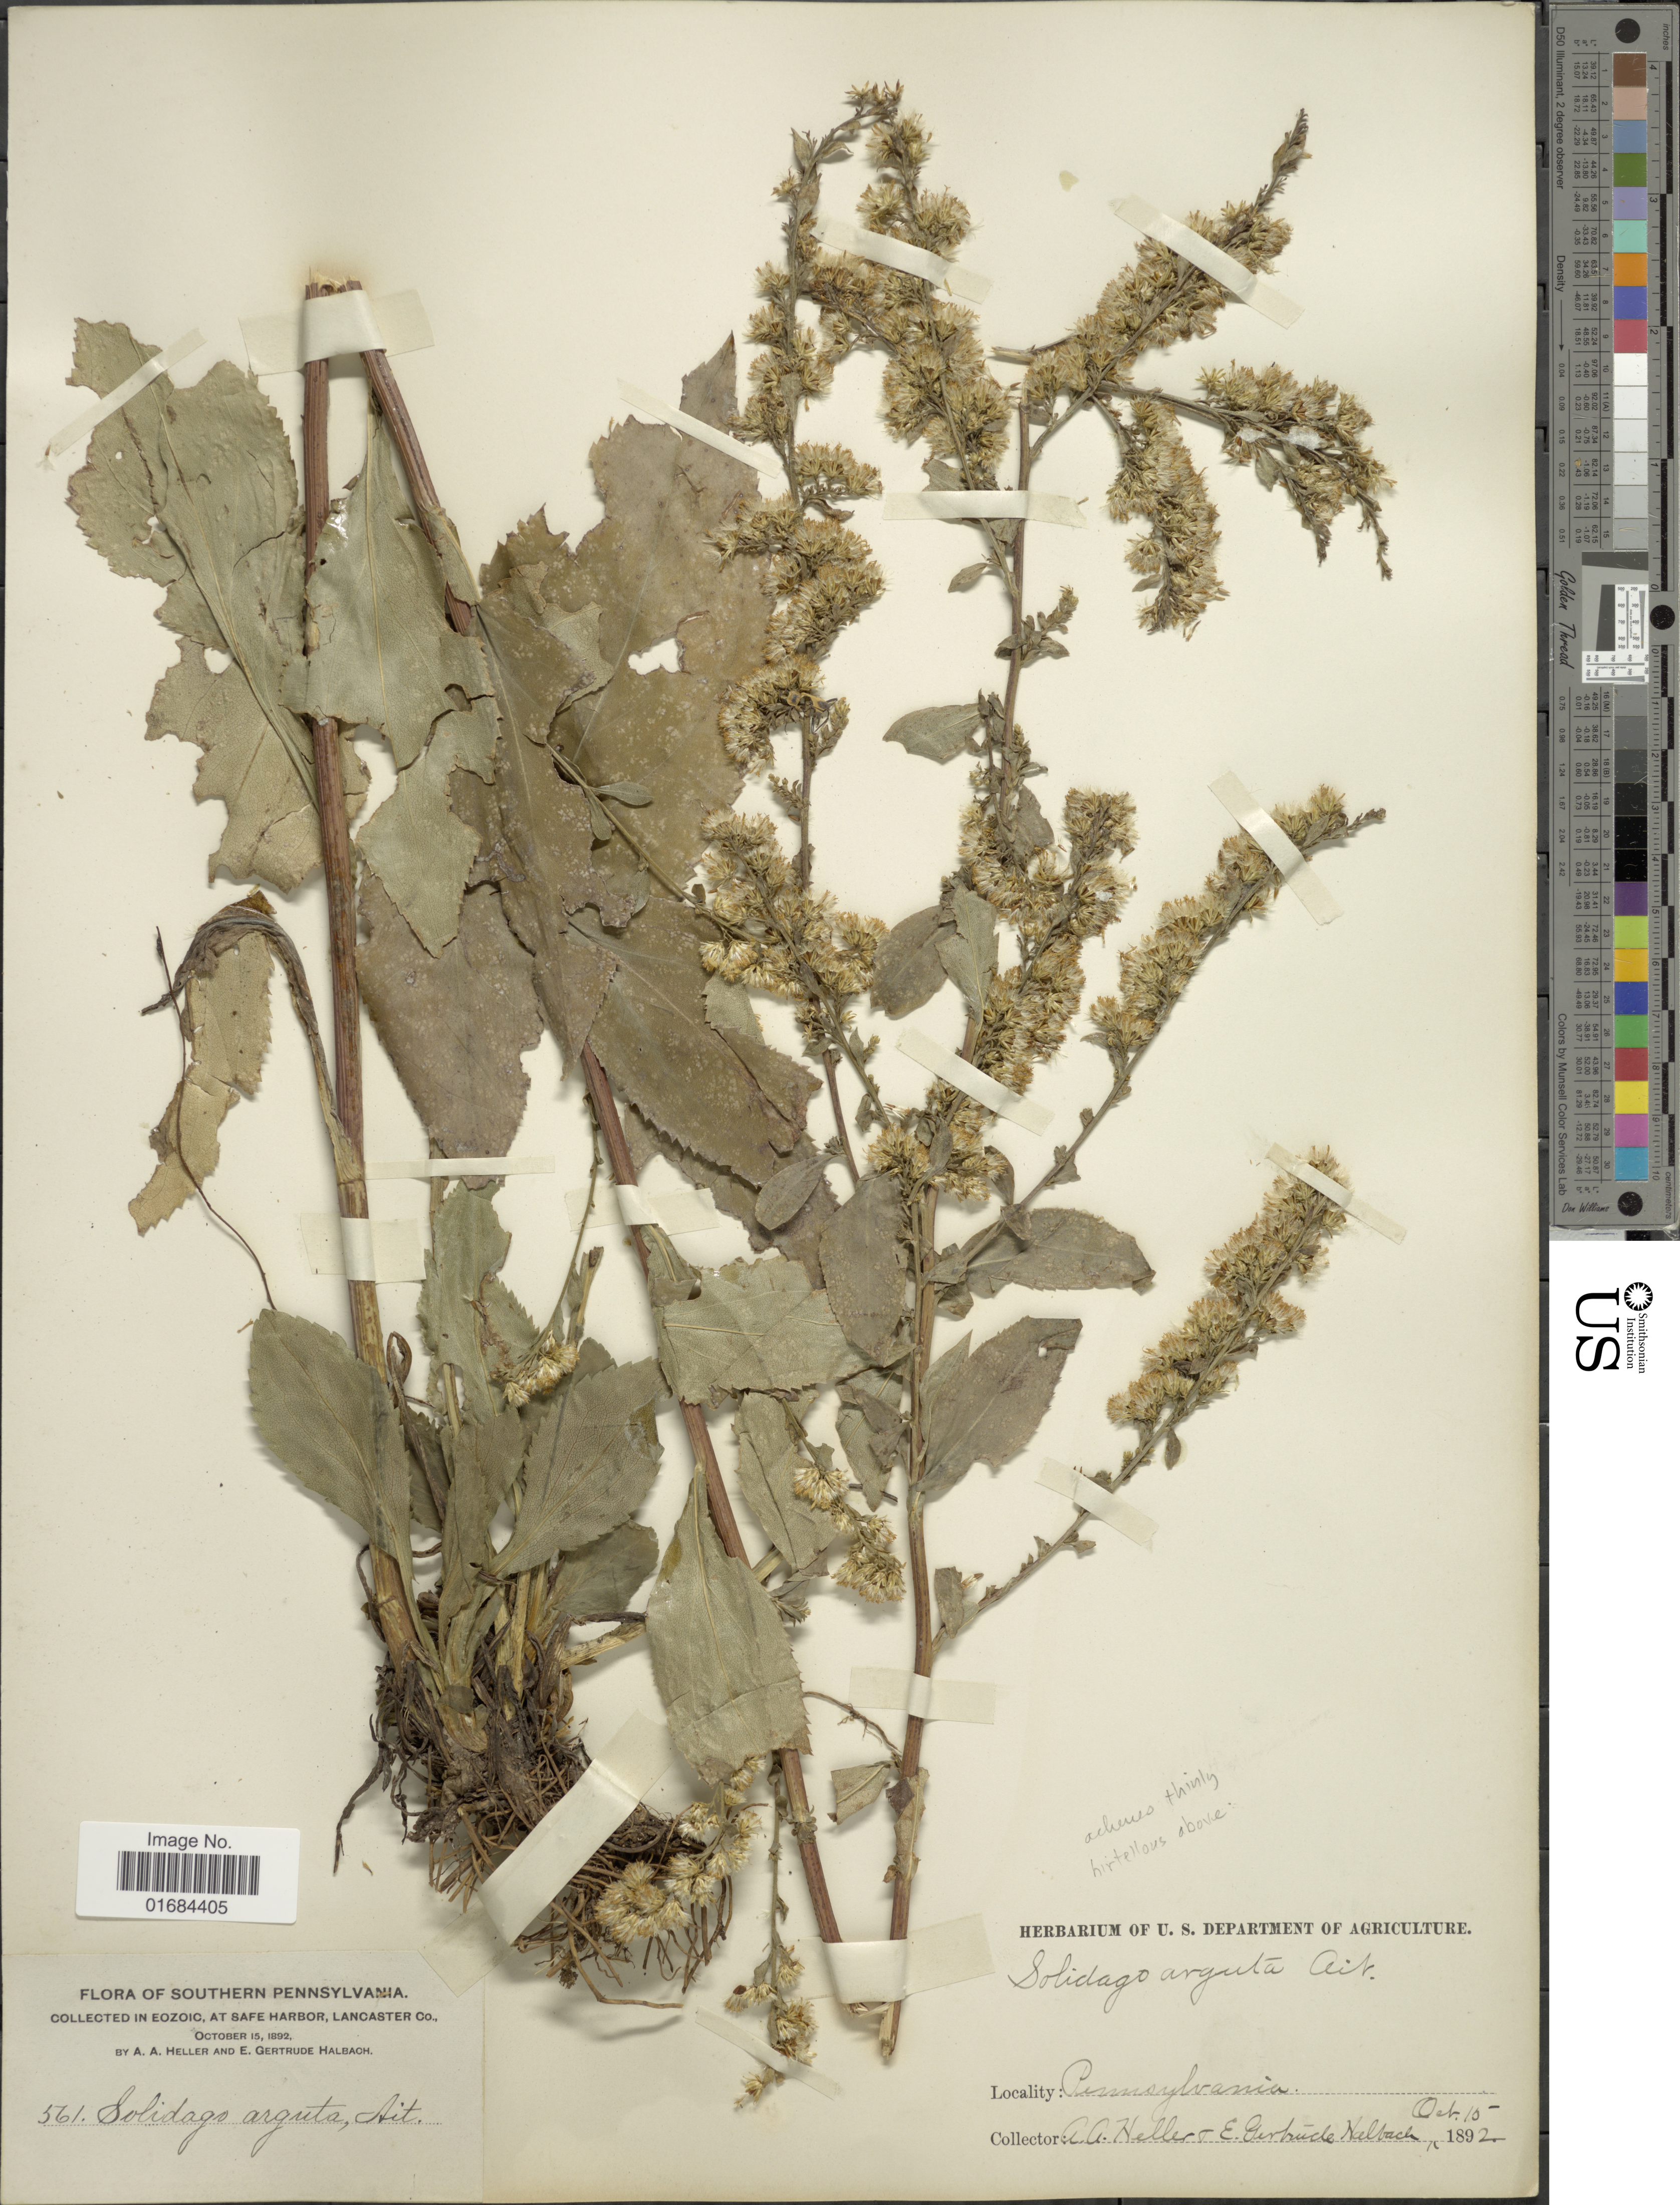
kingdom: Plantae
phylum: Tracheophyta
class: Magnoliopsida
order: Asterales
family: Asteraceae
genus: Solidago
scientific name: Solidago arguta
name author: Aiton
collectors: A. A. Heller & E. G. Halbach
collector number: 561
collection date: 1892-10-15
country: United States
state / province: Pennsylvania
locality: Southern Pennsylvania, Eozoic at Safe Harbor, Lancaster Co.